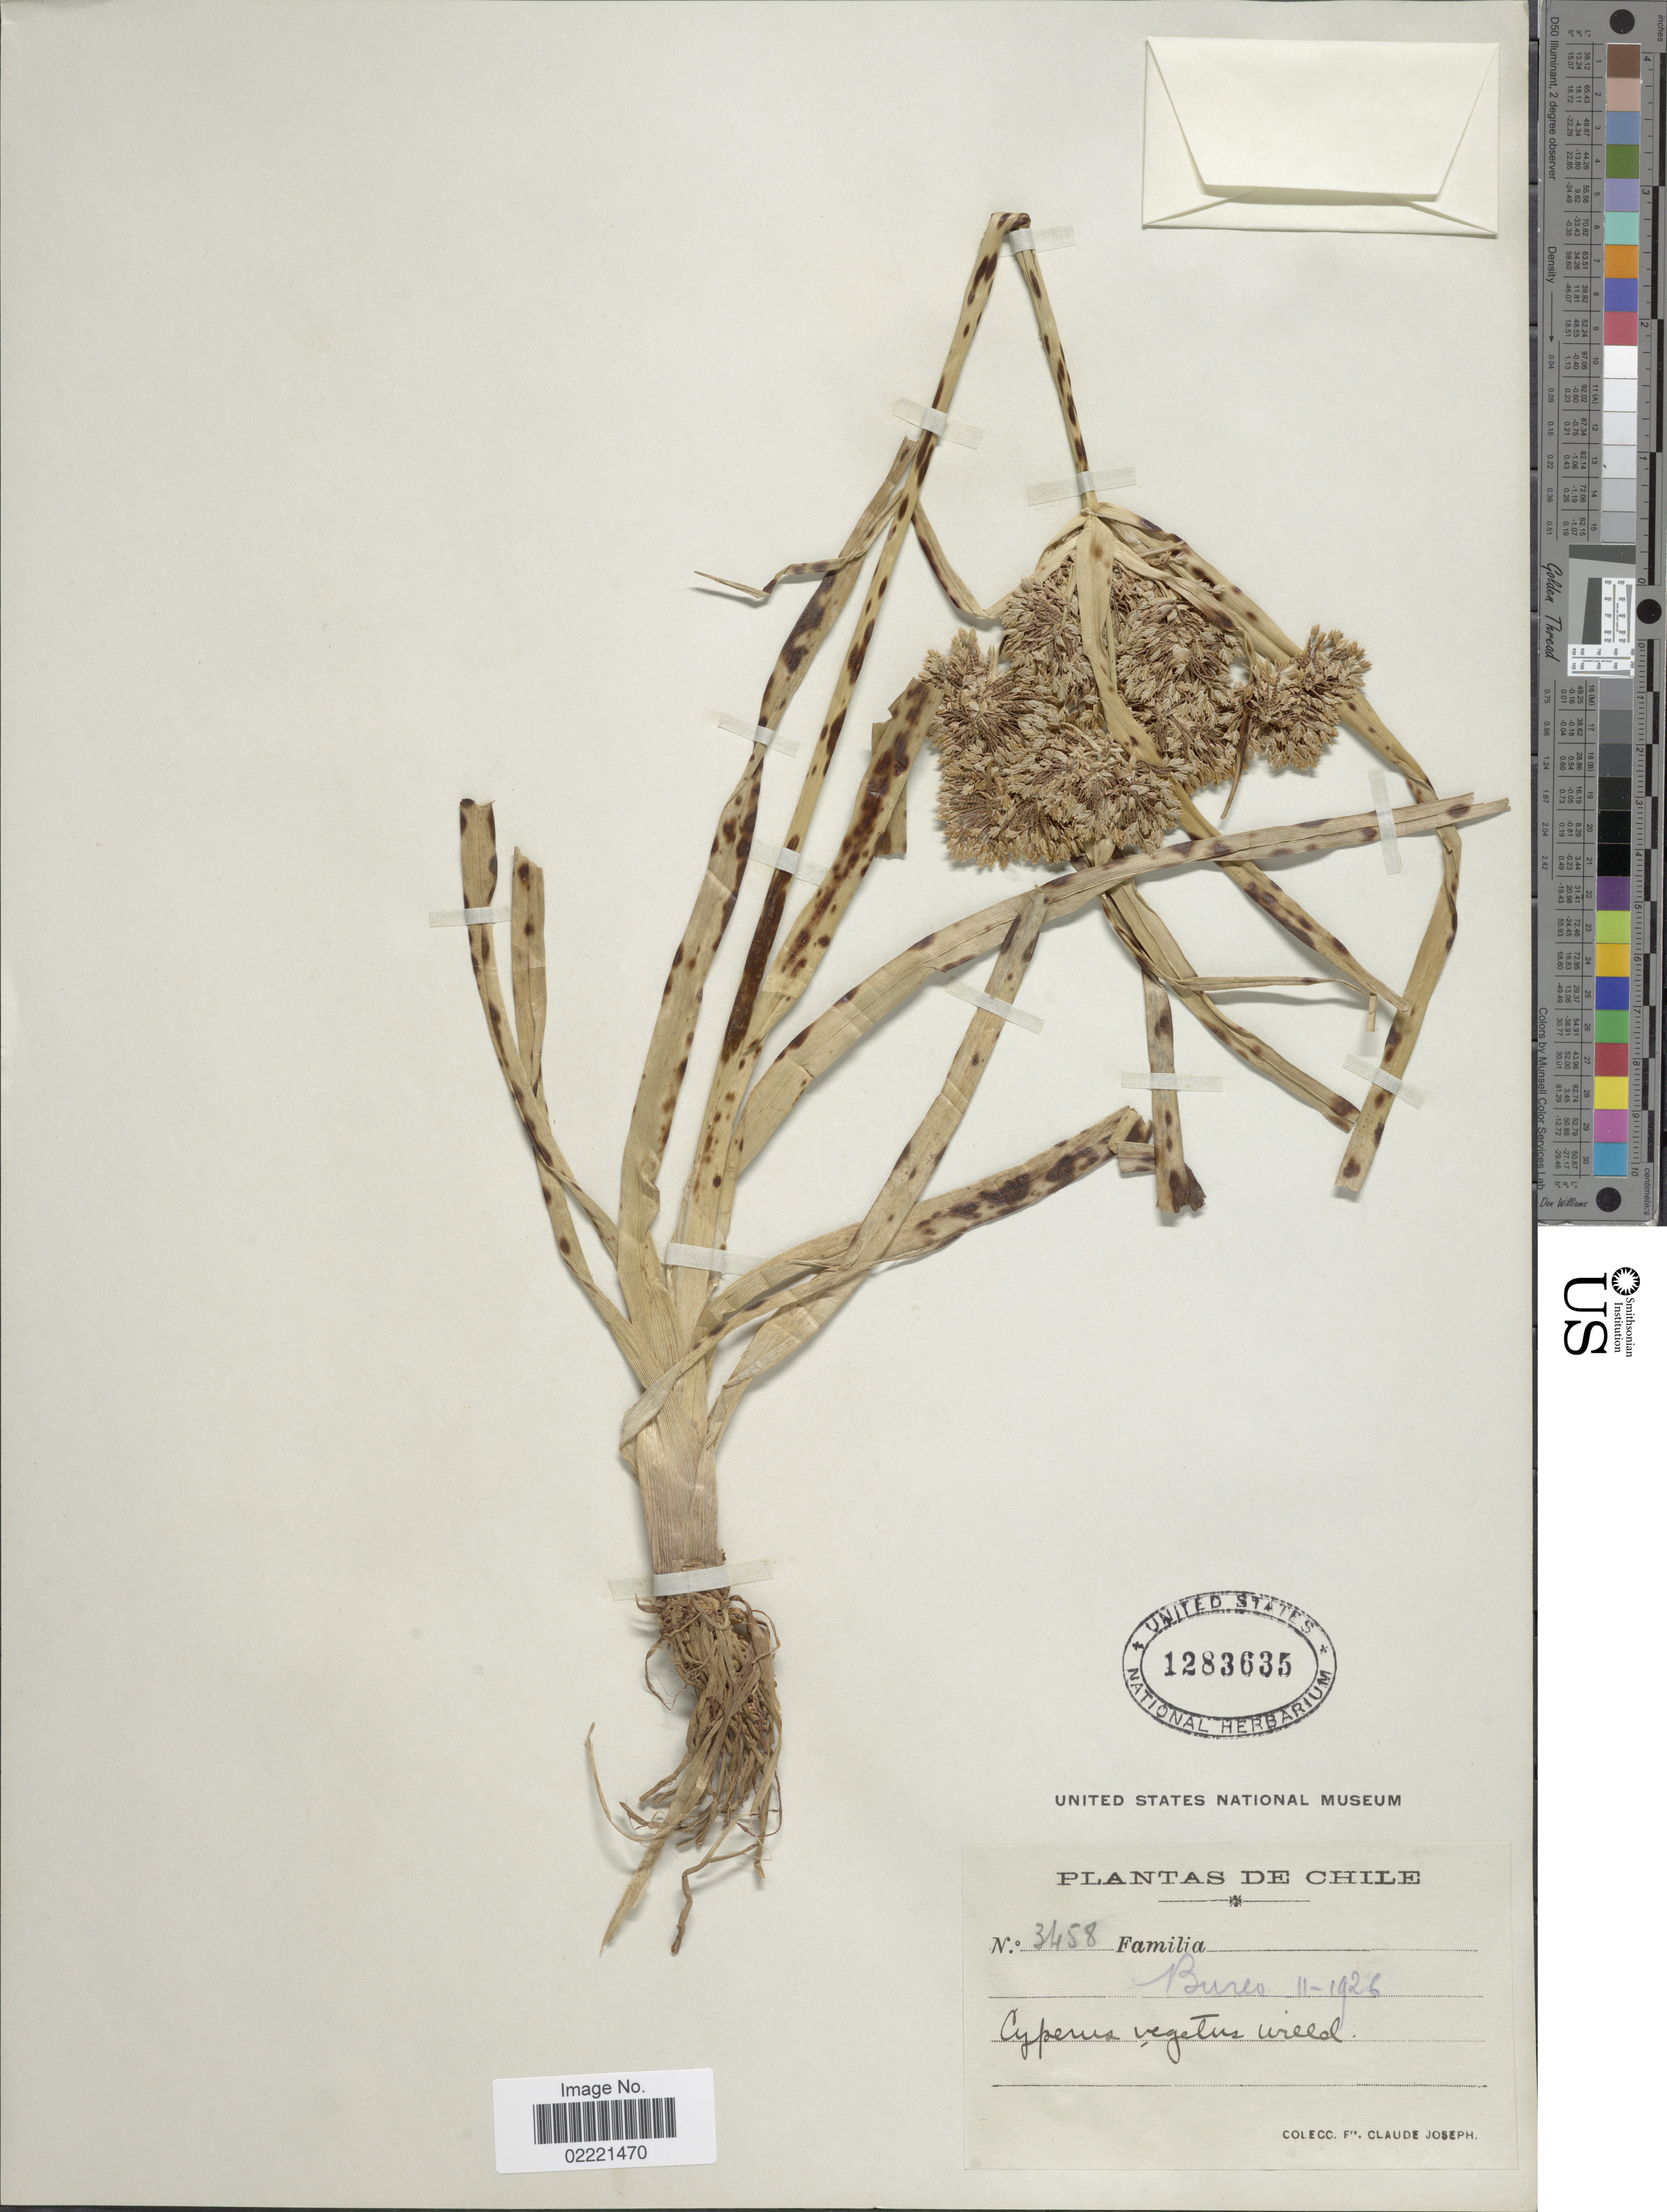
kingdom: Plantae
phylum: Tracheophyta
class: Liliopsida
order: Poales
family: Cyperaceae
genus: Cyperus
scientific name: Cyperus eragrostis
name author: Lam.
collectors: Bro. Claude-Joseph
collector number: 3458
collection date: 1926-02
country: Chile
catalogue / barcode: US 1283635